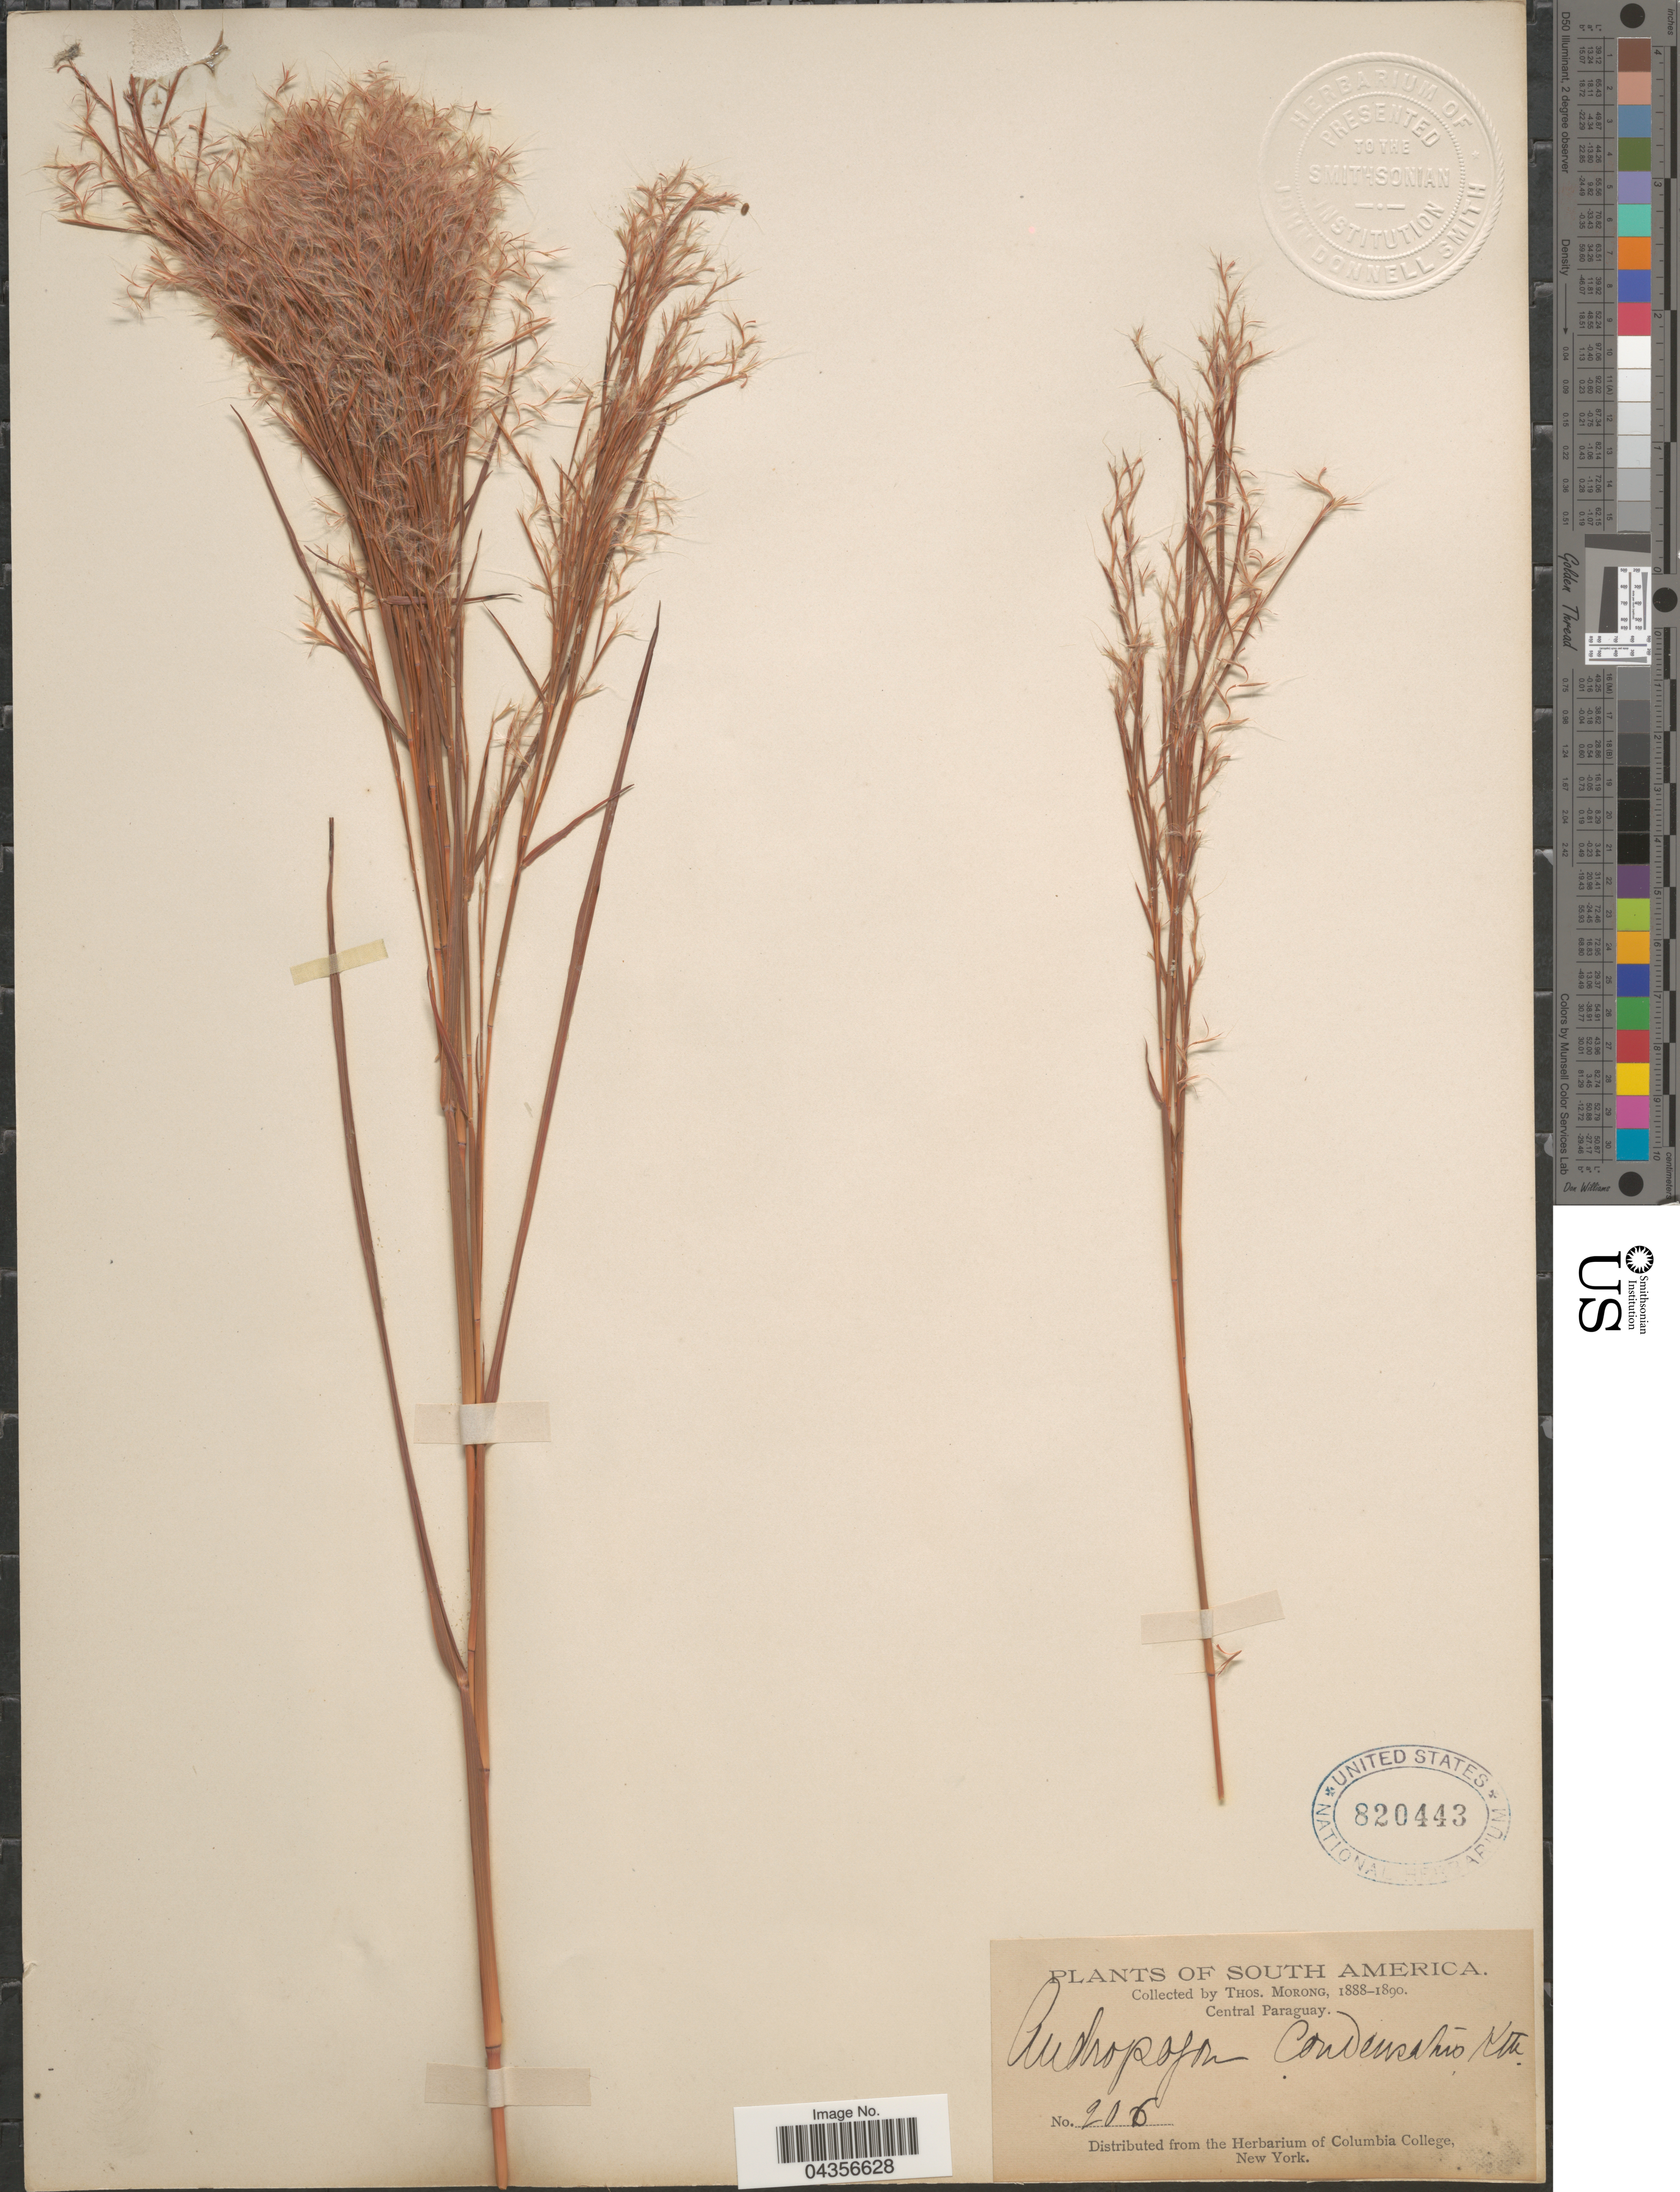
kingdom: Plantae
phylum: Tracheophyta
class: Liliopsida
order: Poales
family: Poaceae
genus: Schizachyrium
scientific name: Schizachyrium microstachyum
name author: (Desv. ex Ham.) Roseng. et al.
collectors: ex herb. T. Morong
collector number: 206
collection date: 1888/1890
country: Paraguay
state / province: Central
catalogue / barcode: US 820443